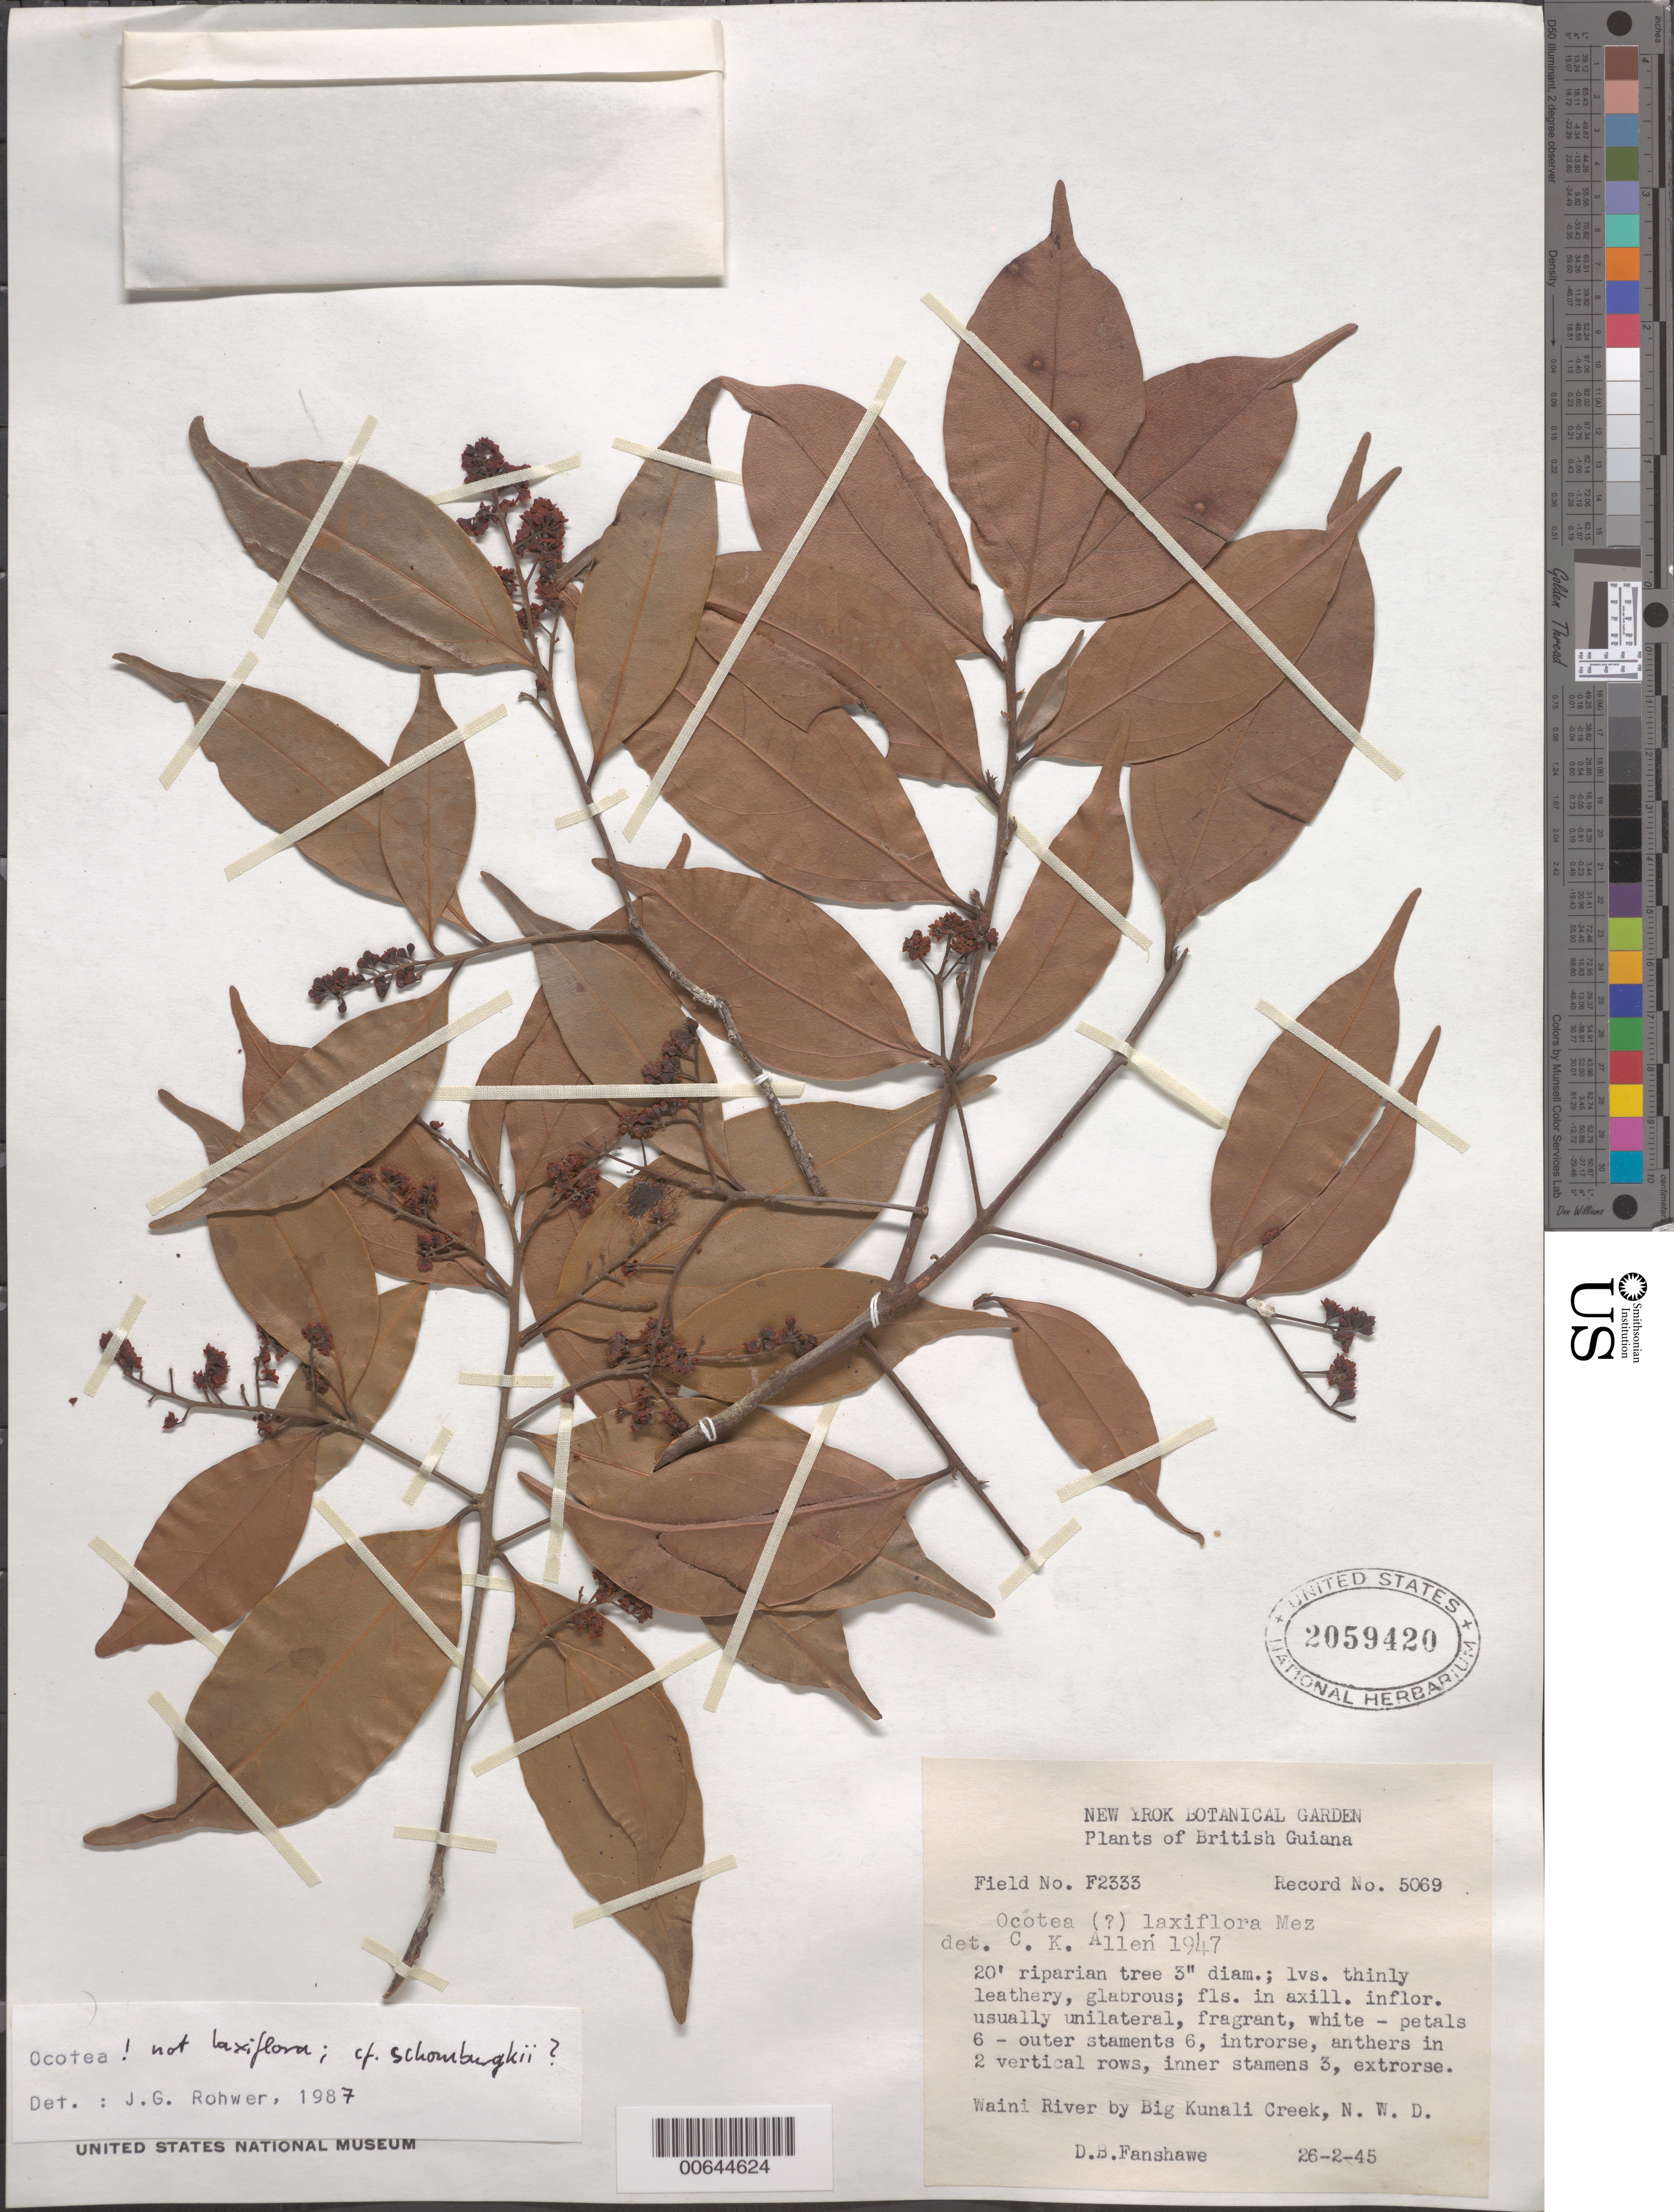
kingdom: Plantae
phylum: Tracheophyta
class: Magnoliopsida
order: Laurales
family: Lauraceae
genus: Ocotea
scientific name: Ocotea schomburgkiana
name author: (Nees) Mez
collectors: D. B. Fanshawe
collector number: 2333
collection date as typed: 2-Feb-45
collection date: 1945-02-02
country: Guyana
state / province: Barima-Waini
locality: Waini River, Big Kunali Creek; NW Dist.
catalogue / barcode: US 2059420